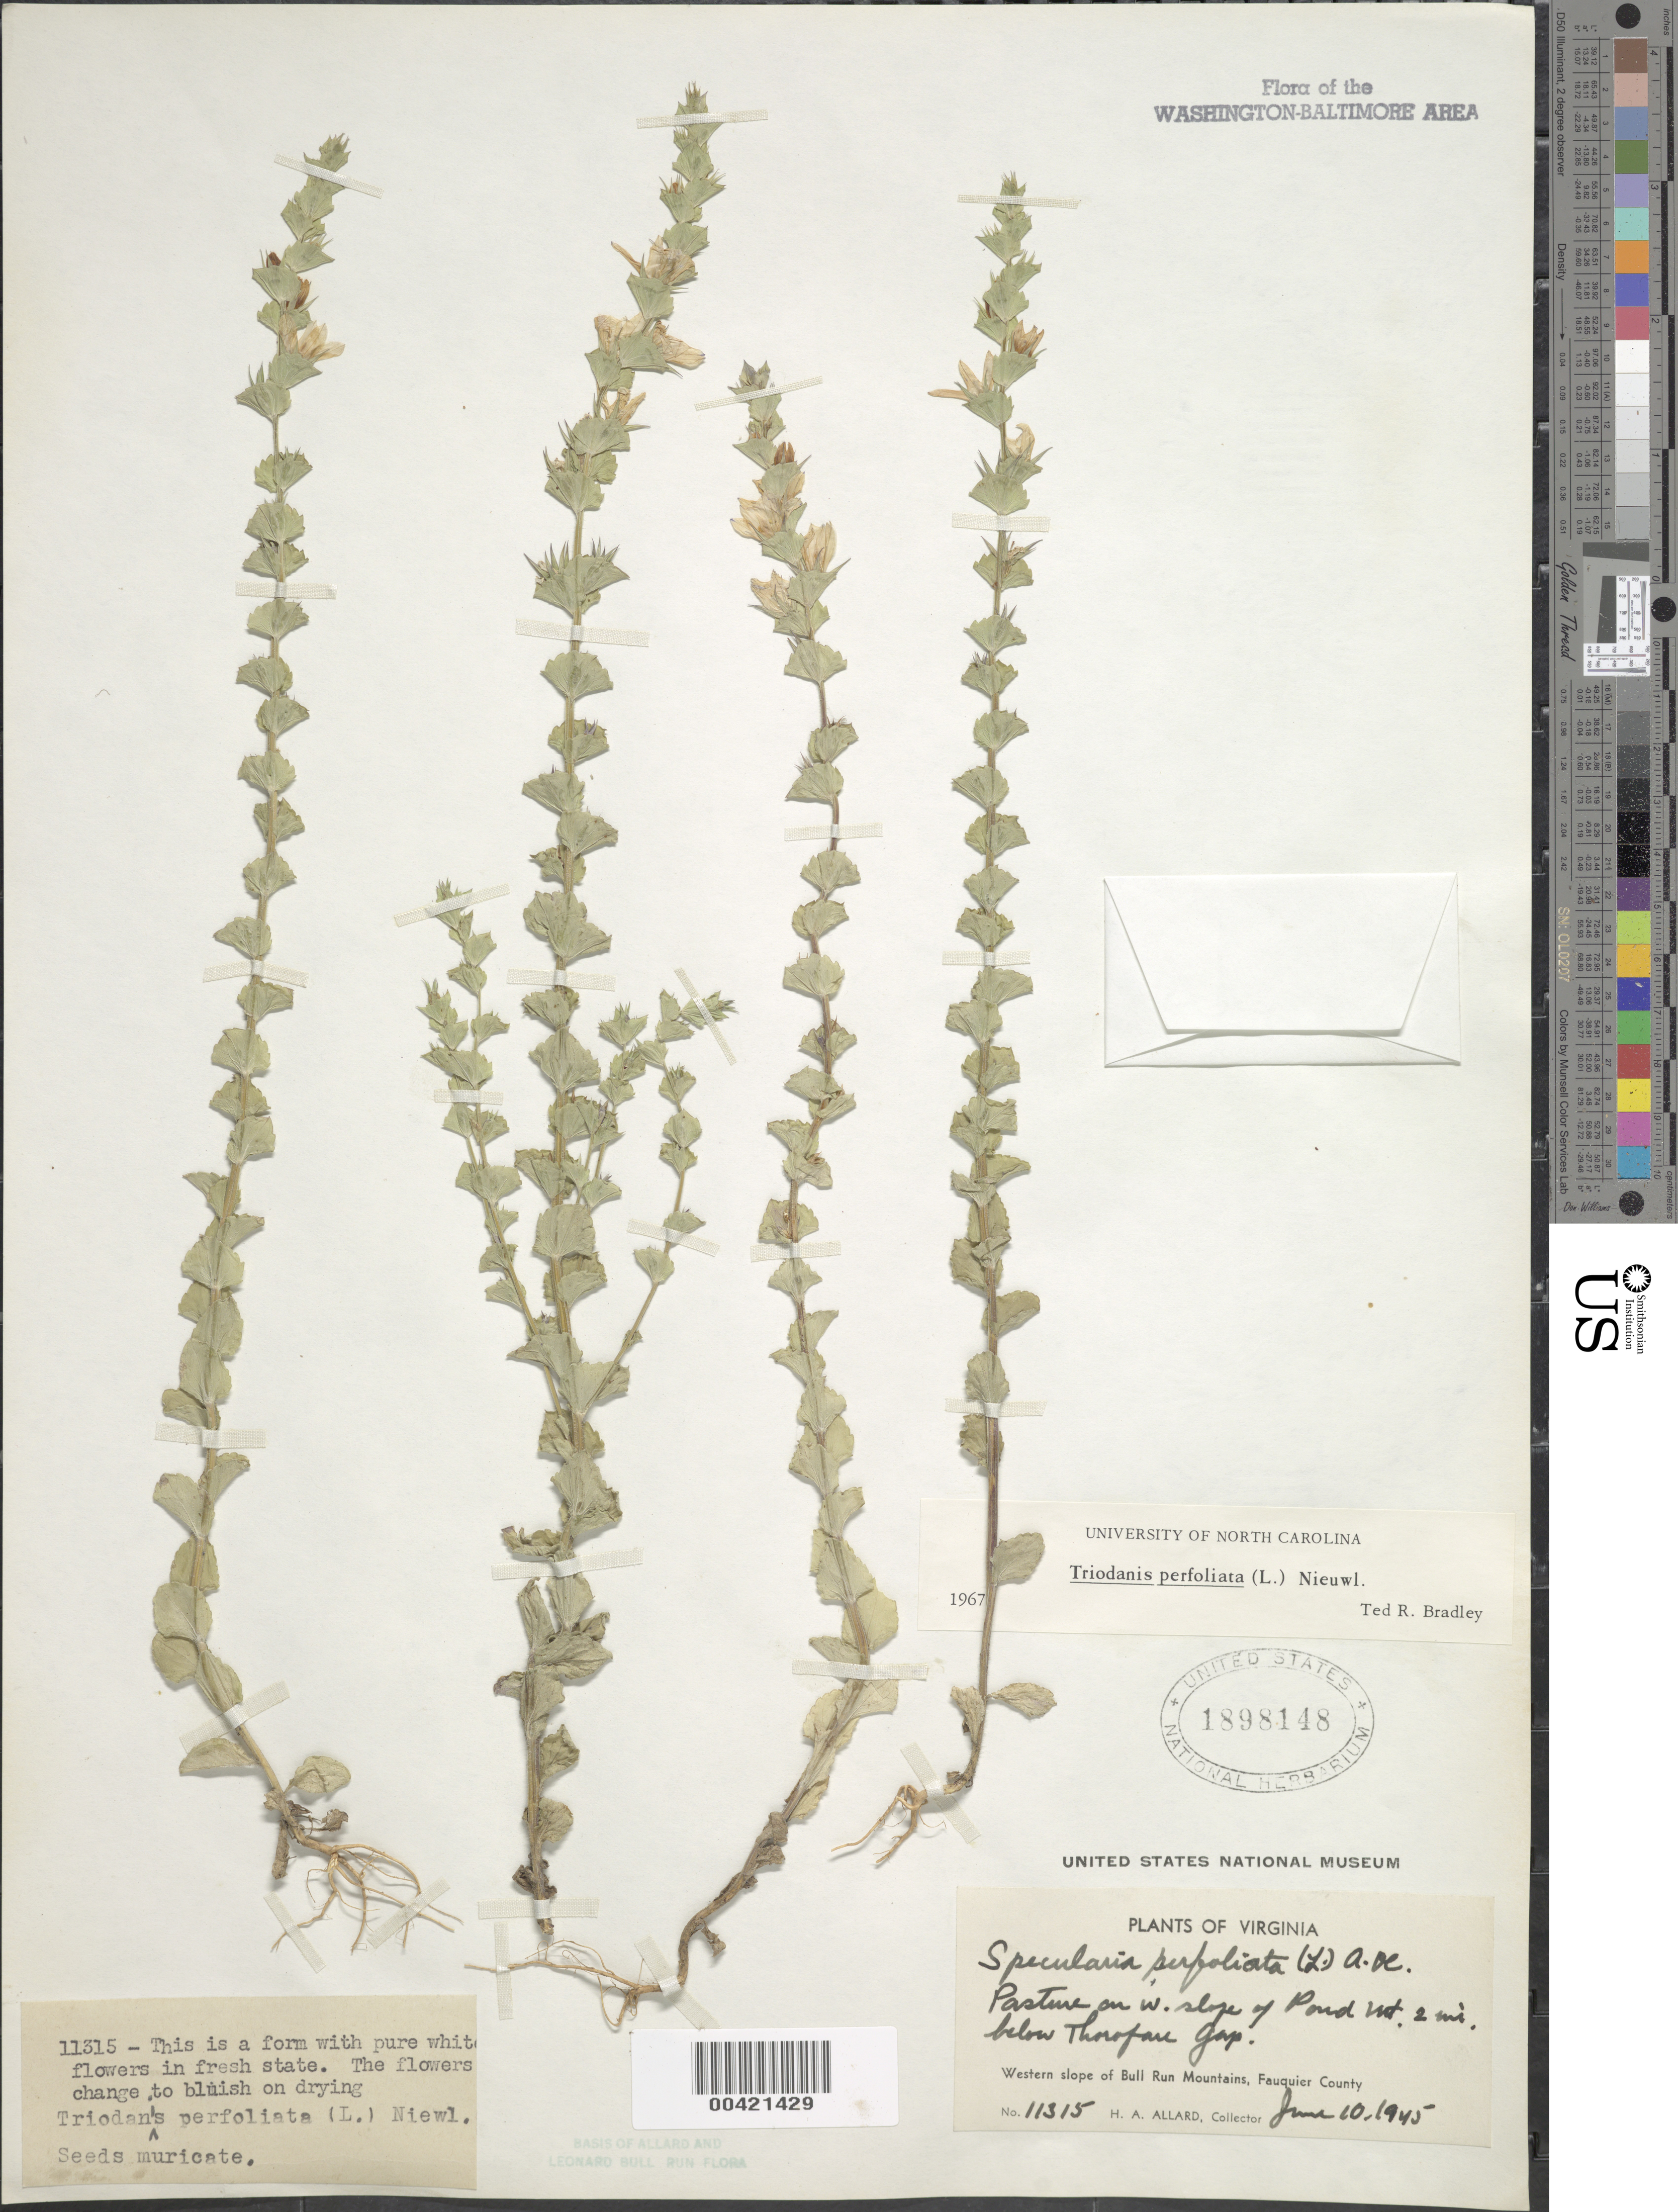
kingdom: Plantae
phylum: Tracheophyta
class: Magnoliopsida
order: Asterales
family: Campanulaceae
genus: Triodanis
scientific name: Triodanis perfoliata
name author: (L.) Nieuwl.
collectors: H. A. Allard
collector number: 11315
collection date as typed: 10 Jun 1945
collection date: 1945-06-10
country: United States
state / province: Virginia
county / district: Fauquier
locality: Western slope of Bull Run Mts., pasture on W slope of Pond Mt. 2 mi. below Thorofare Gap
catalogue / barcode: US 1898148